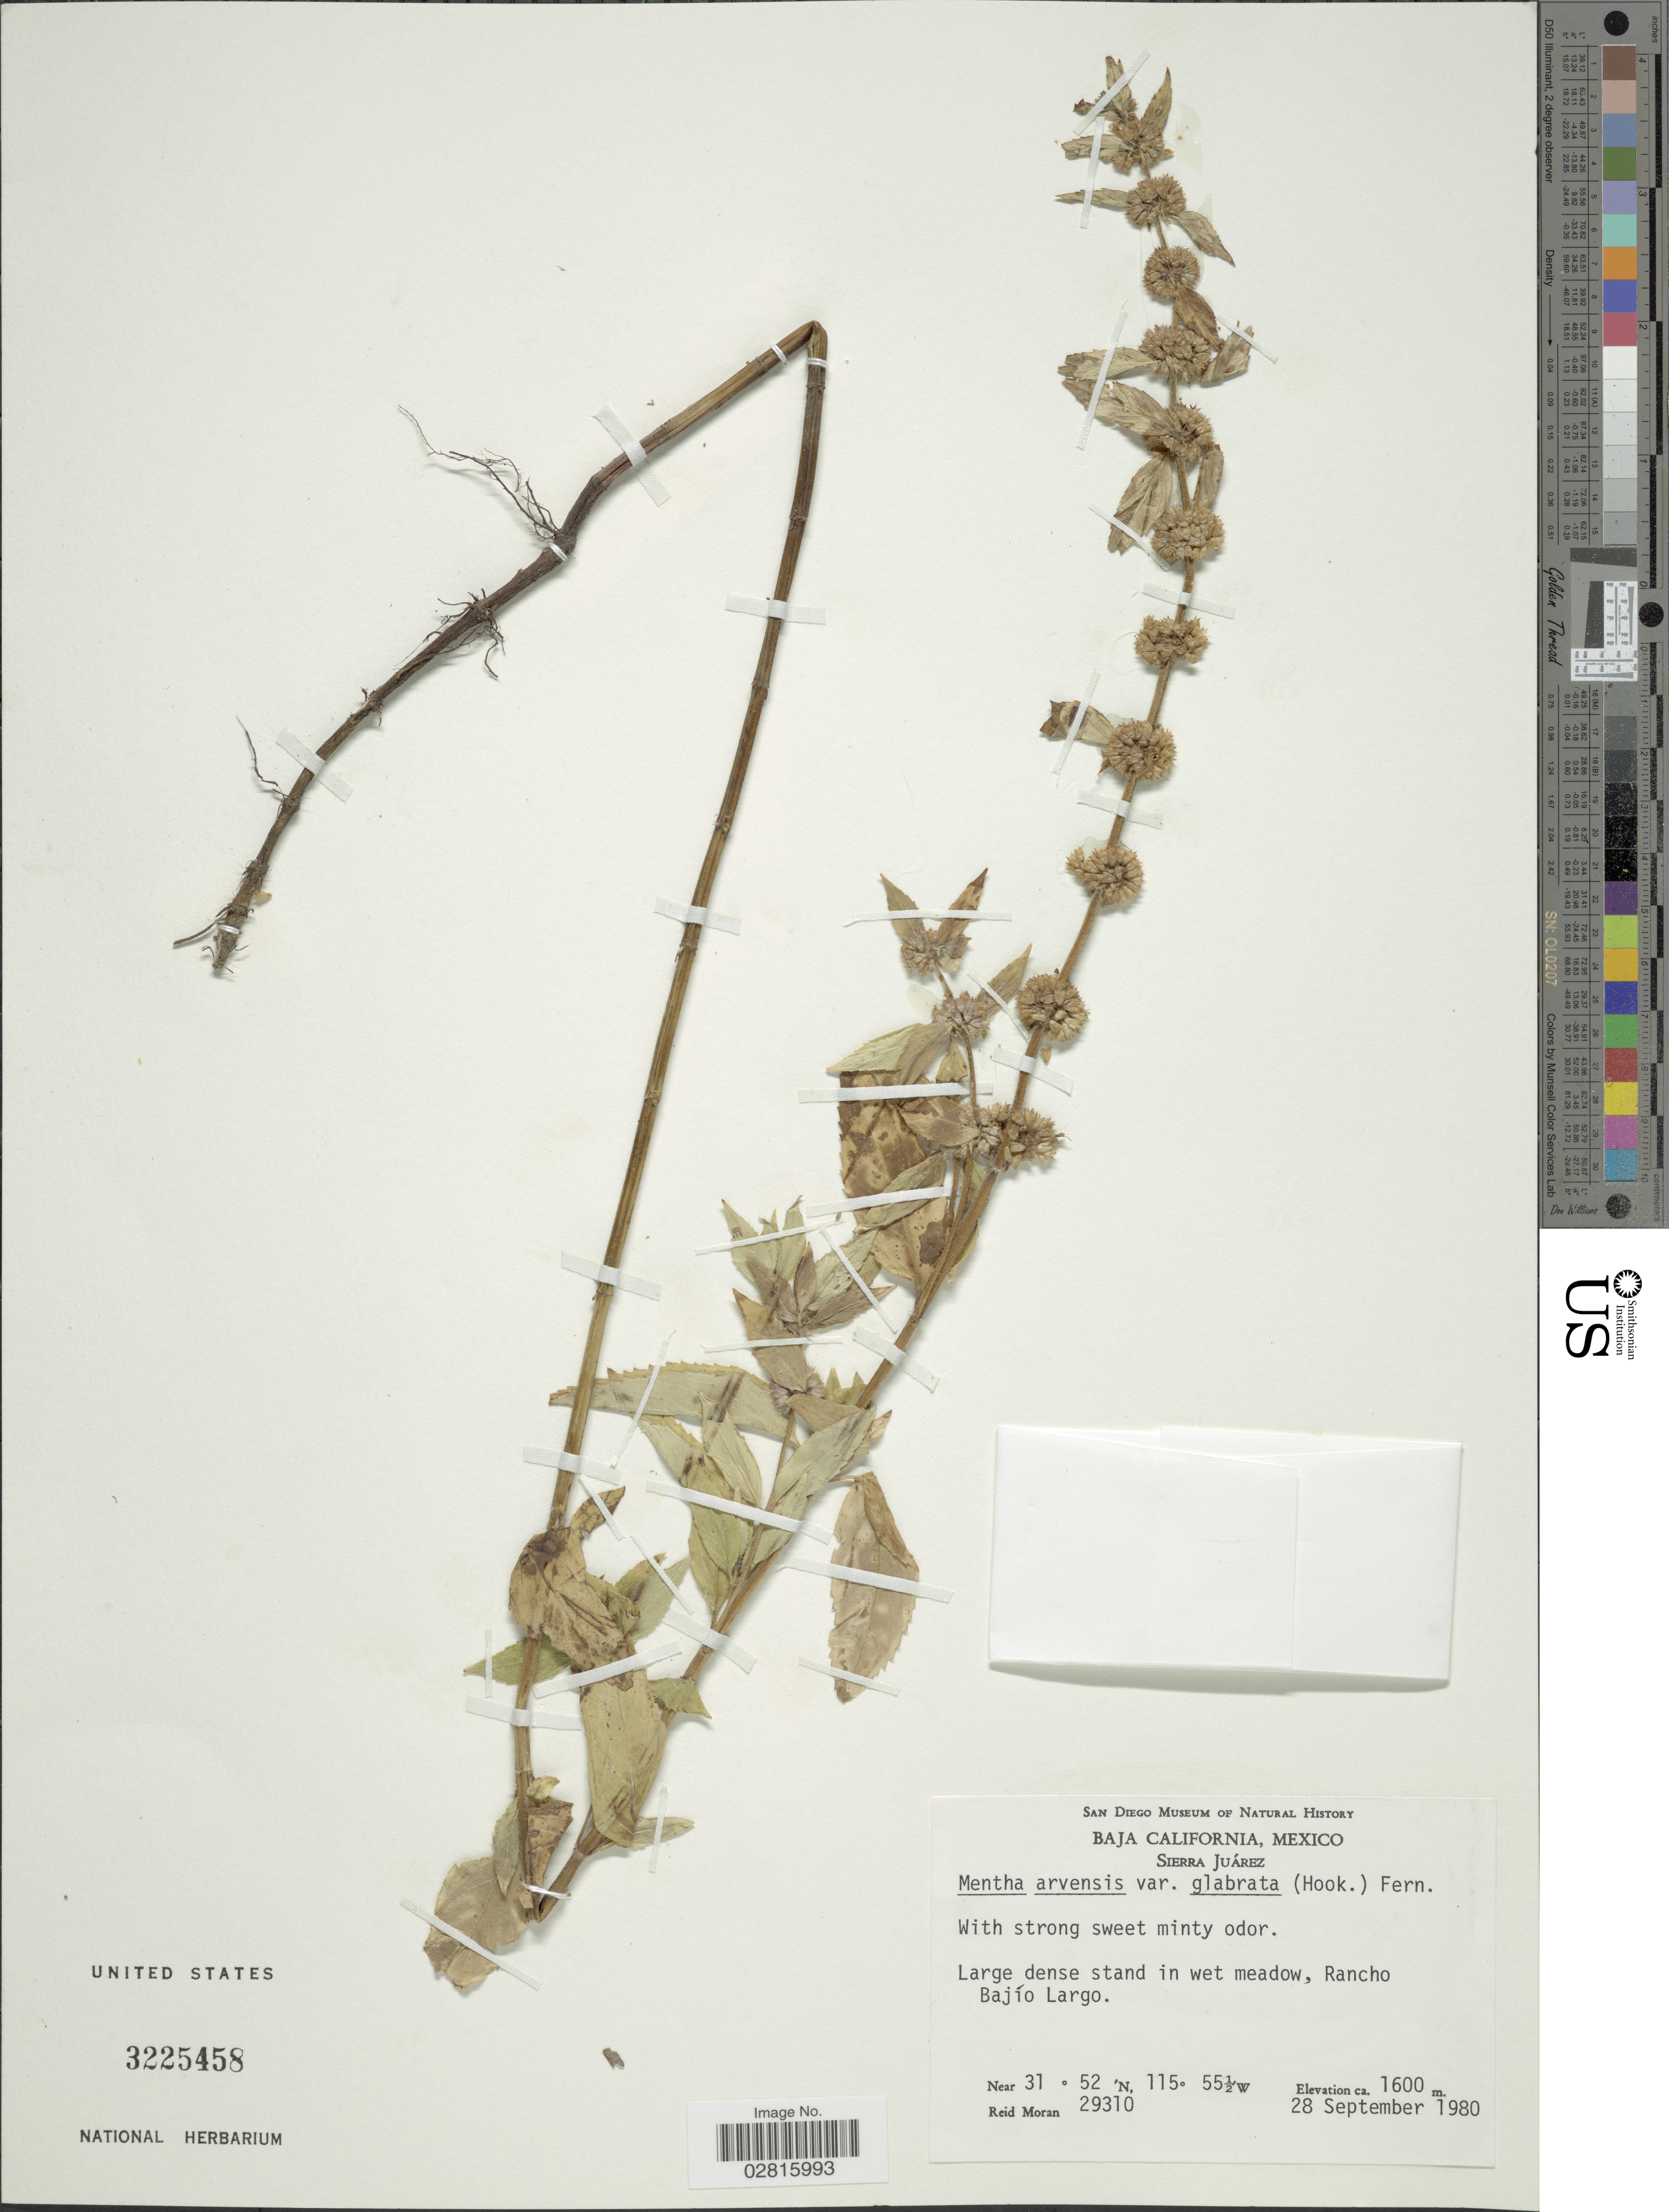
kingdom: Plantae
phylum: Tracheophyta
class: Magnoliopsida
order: Lamiales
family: Lamiaceae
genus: Mentha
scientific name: Mentha canadensis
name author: L.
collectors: R. V. Moran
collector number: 29310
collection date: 1980-09-28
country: Mexico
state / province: Baja California Norte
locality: Sierra Juárez. Large dense stand in wet meadow, Rancho Bajío Largo.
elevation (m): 1600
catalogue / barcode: US 3225458